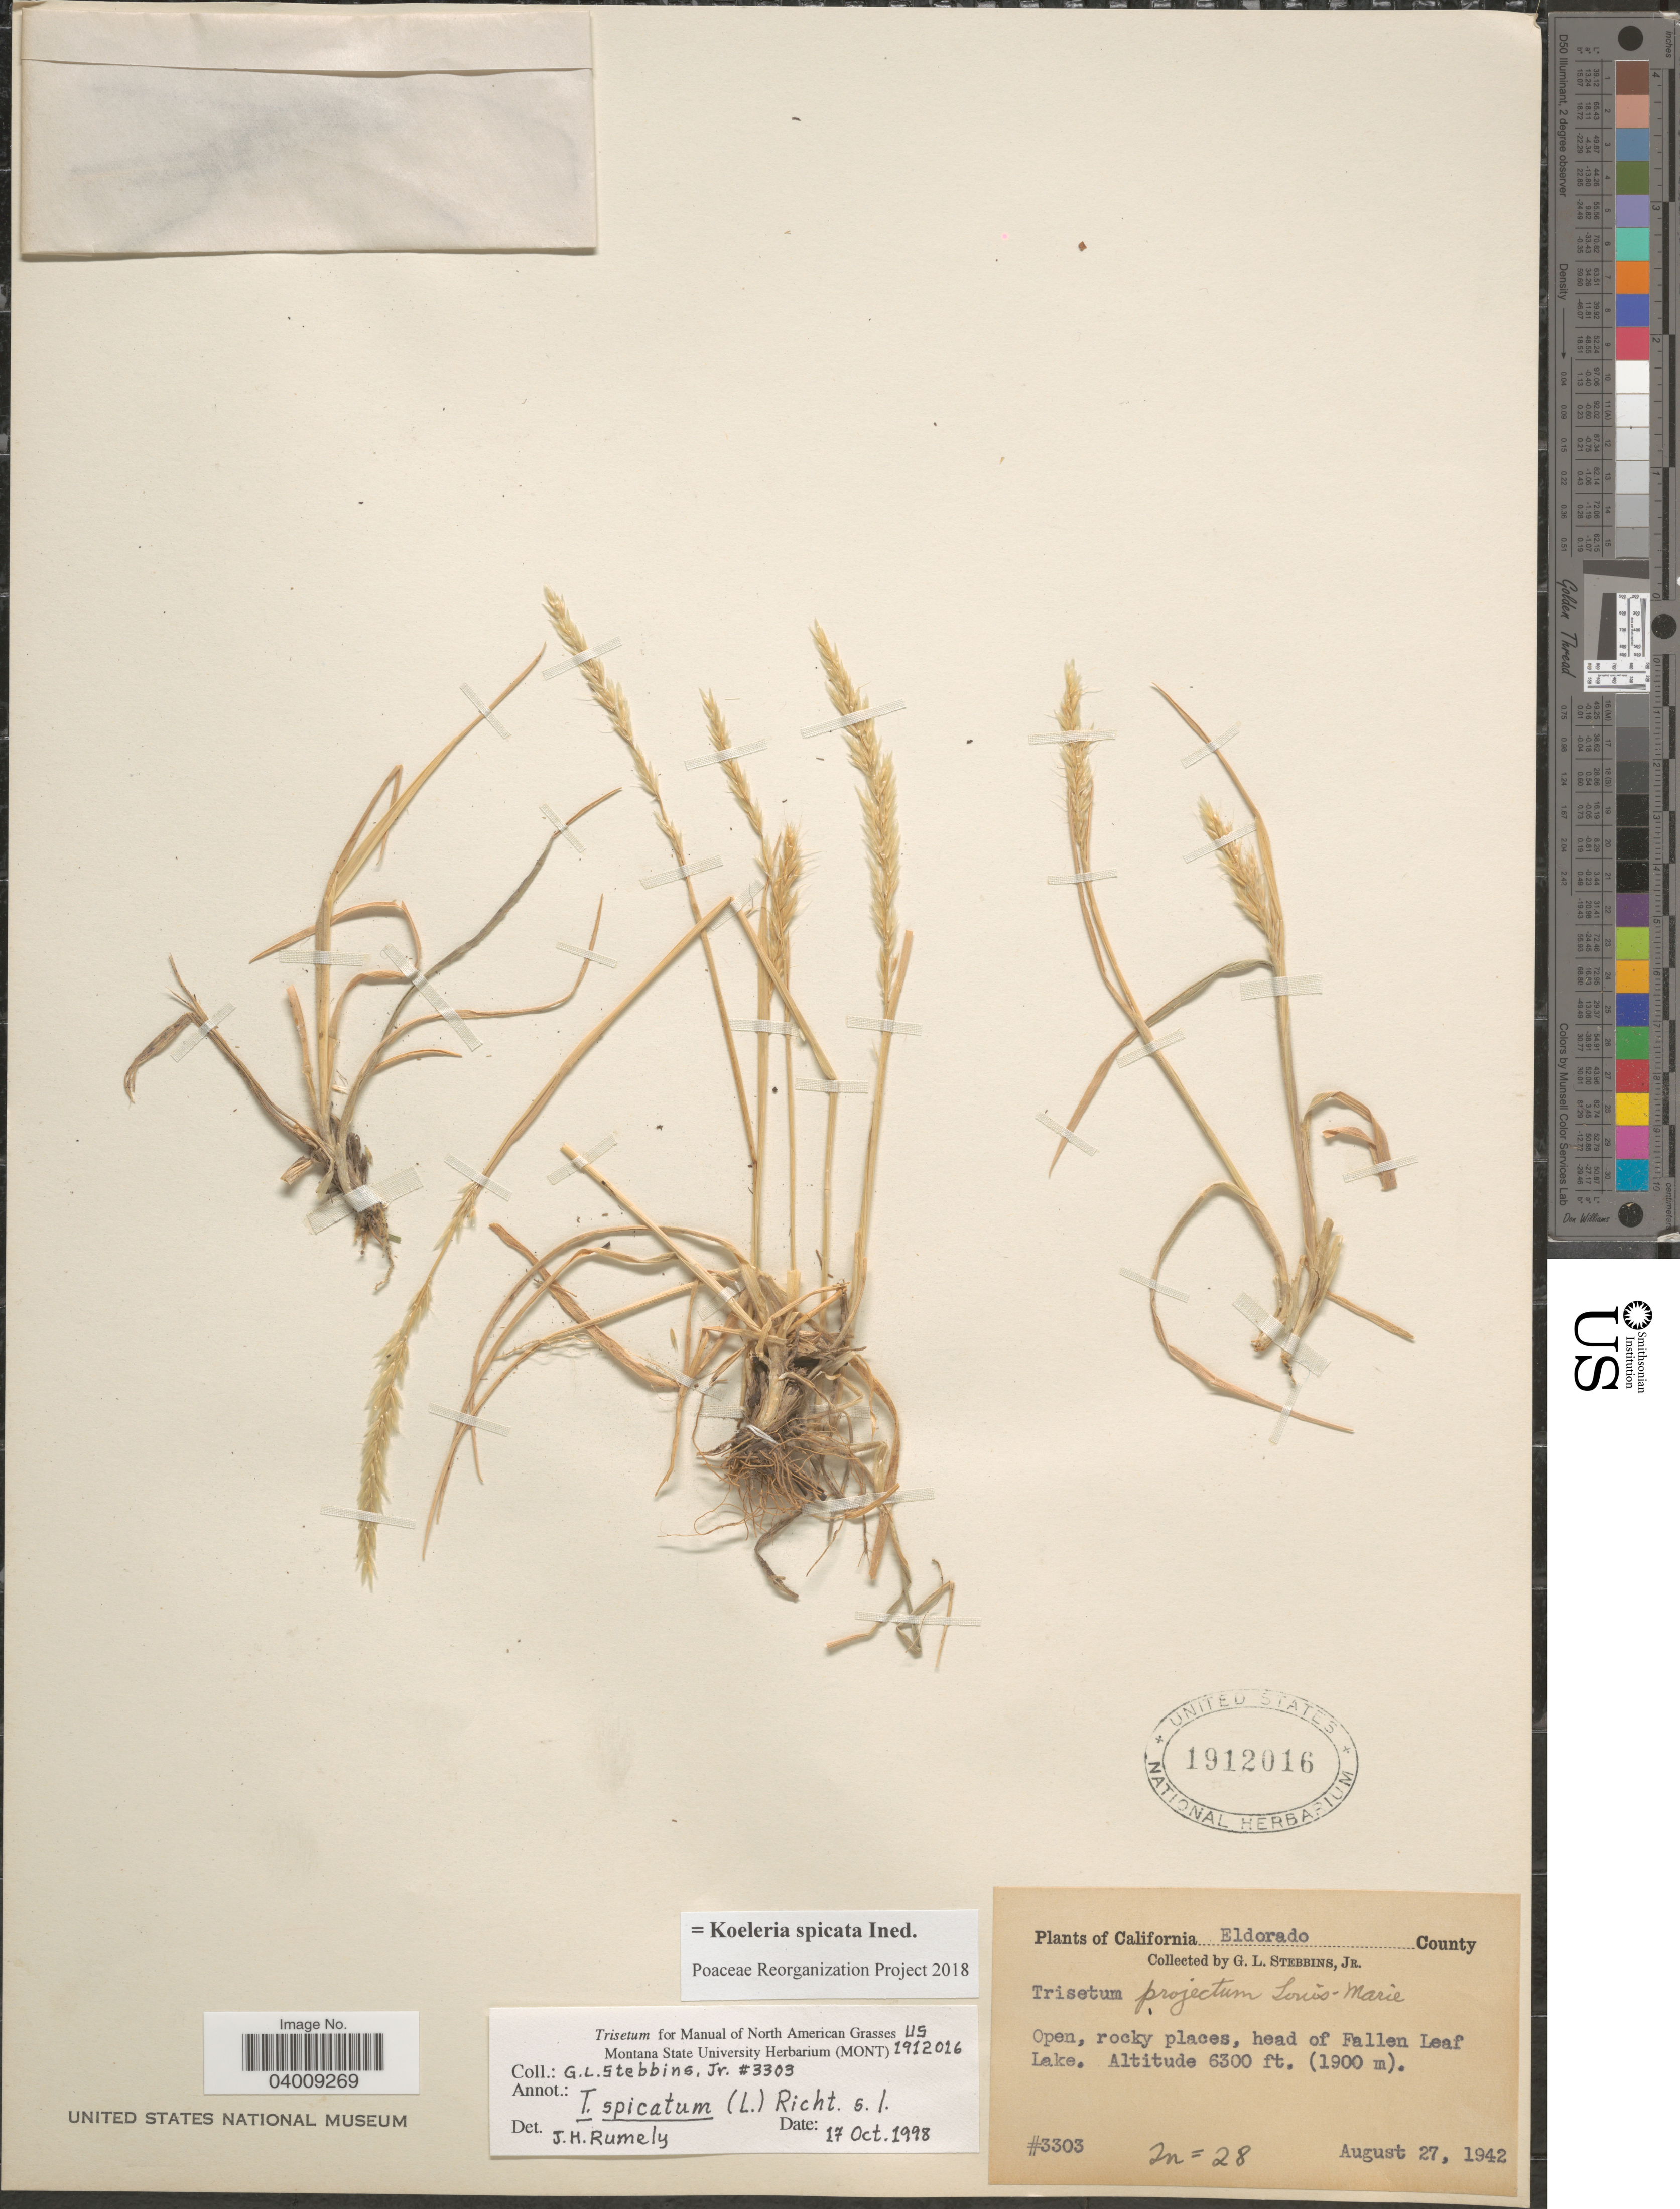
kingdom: Plantae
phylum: Tracheophyta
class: Liliopsida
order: Poales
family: Poaceae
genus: Koeleria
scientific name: Koeleria spicata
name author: (L.) Barberá et al.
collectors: G. L. Stebbins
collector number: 3303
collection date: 1942-08-27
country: United States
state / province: California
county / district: El Dorado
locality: Eldorado County. Head of Fallen Leaf Lake.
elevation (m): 1920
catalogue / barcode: US 1912016